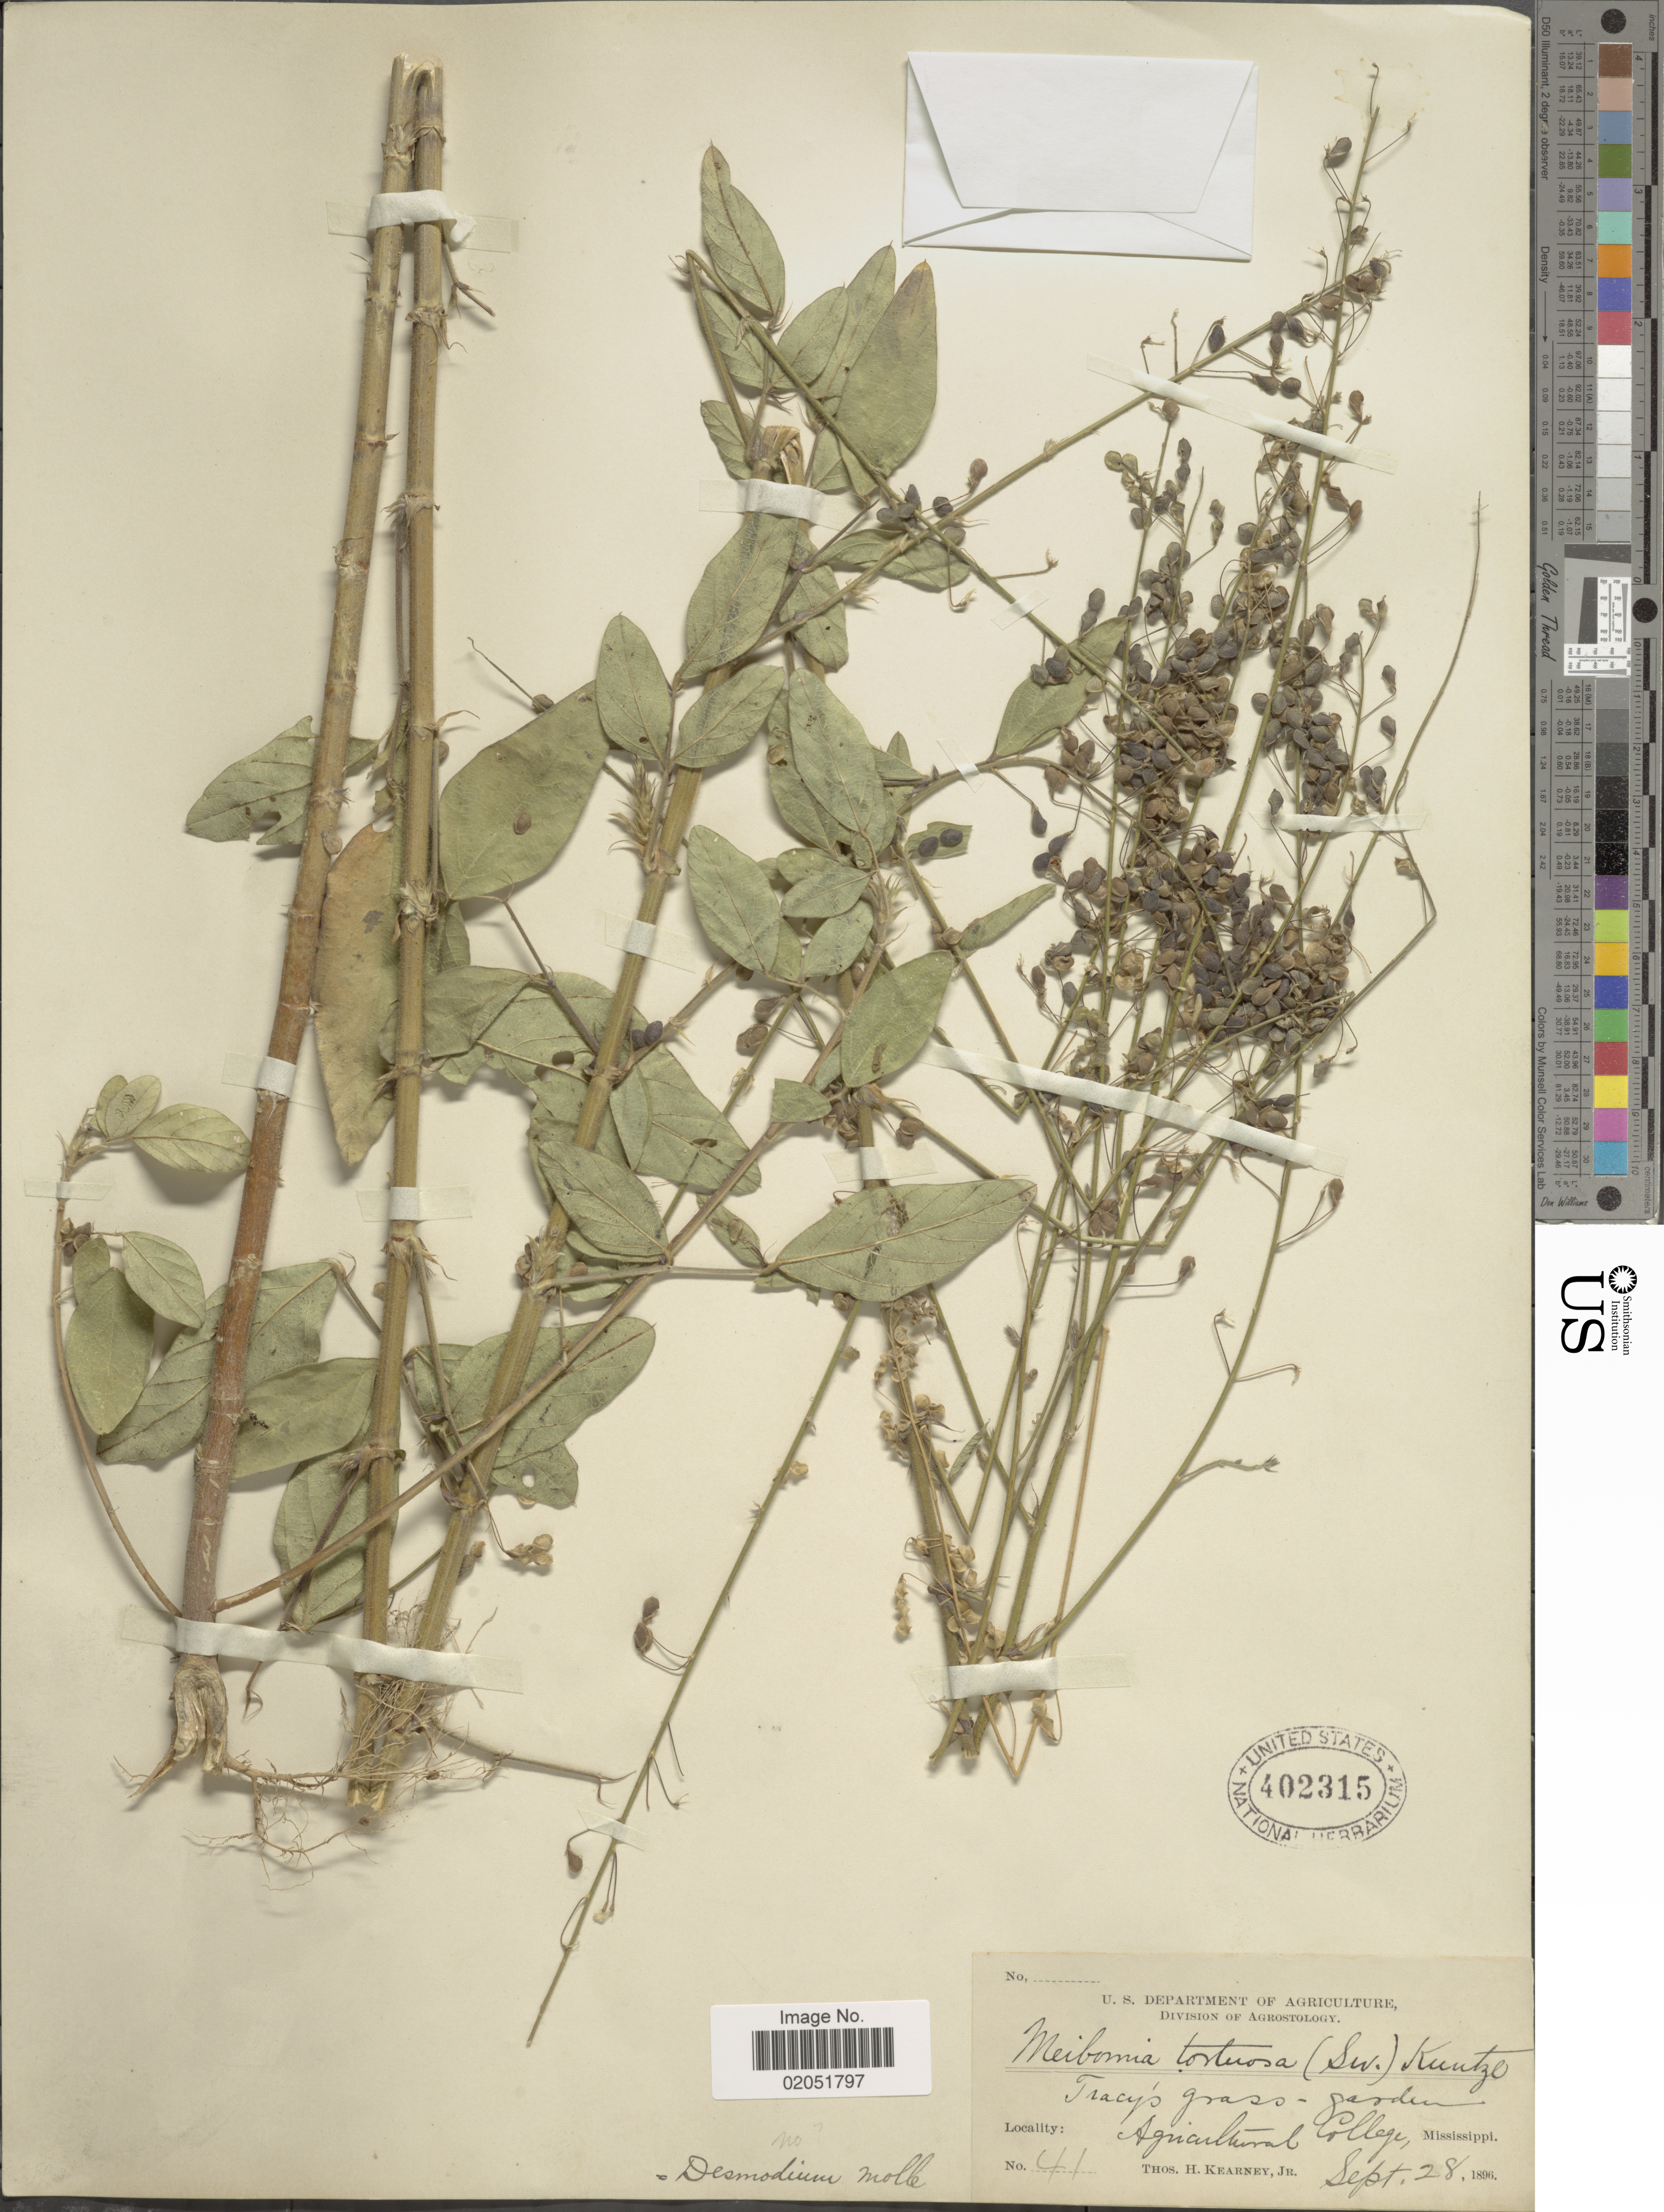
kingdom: Plantae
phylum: Tracheophyta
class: Magnoliopsida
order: Fabales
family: Fabaceae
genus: Desmodium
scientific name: Desmodium tortuosum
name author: (Sw.) DC.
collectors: T. H. Kearney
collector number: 41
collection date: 1896-09-28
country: United States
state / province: Mississippi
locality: Tracy's grass garden, Agricultural College, Mississippi.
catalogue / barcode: US 402315